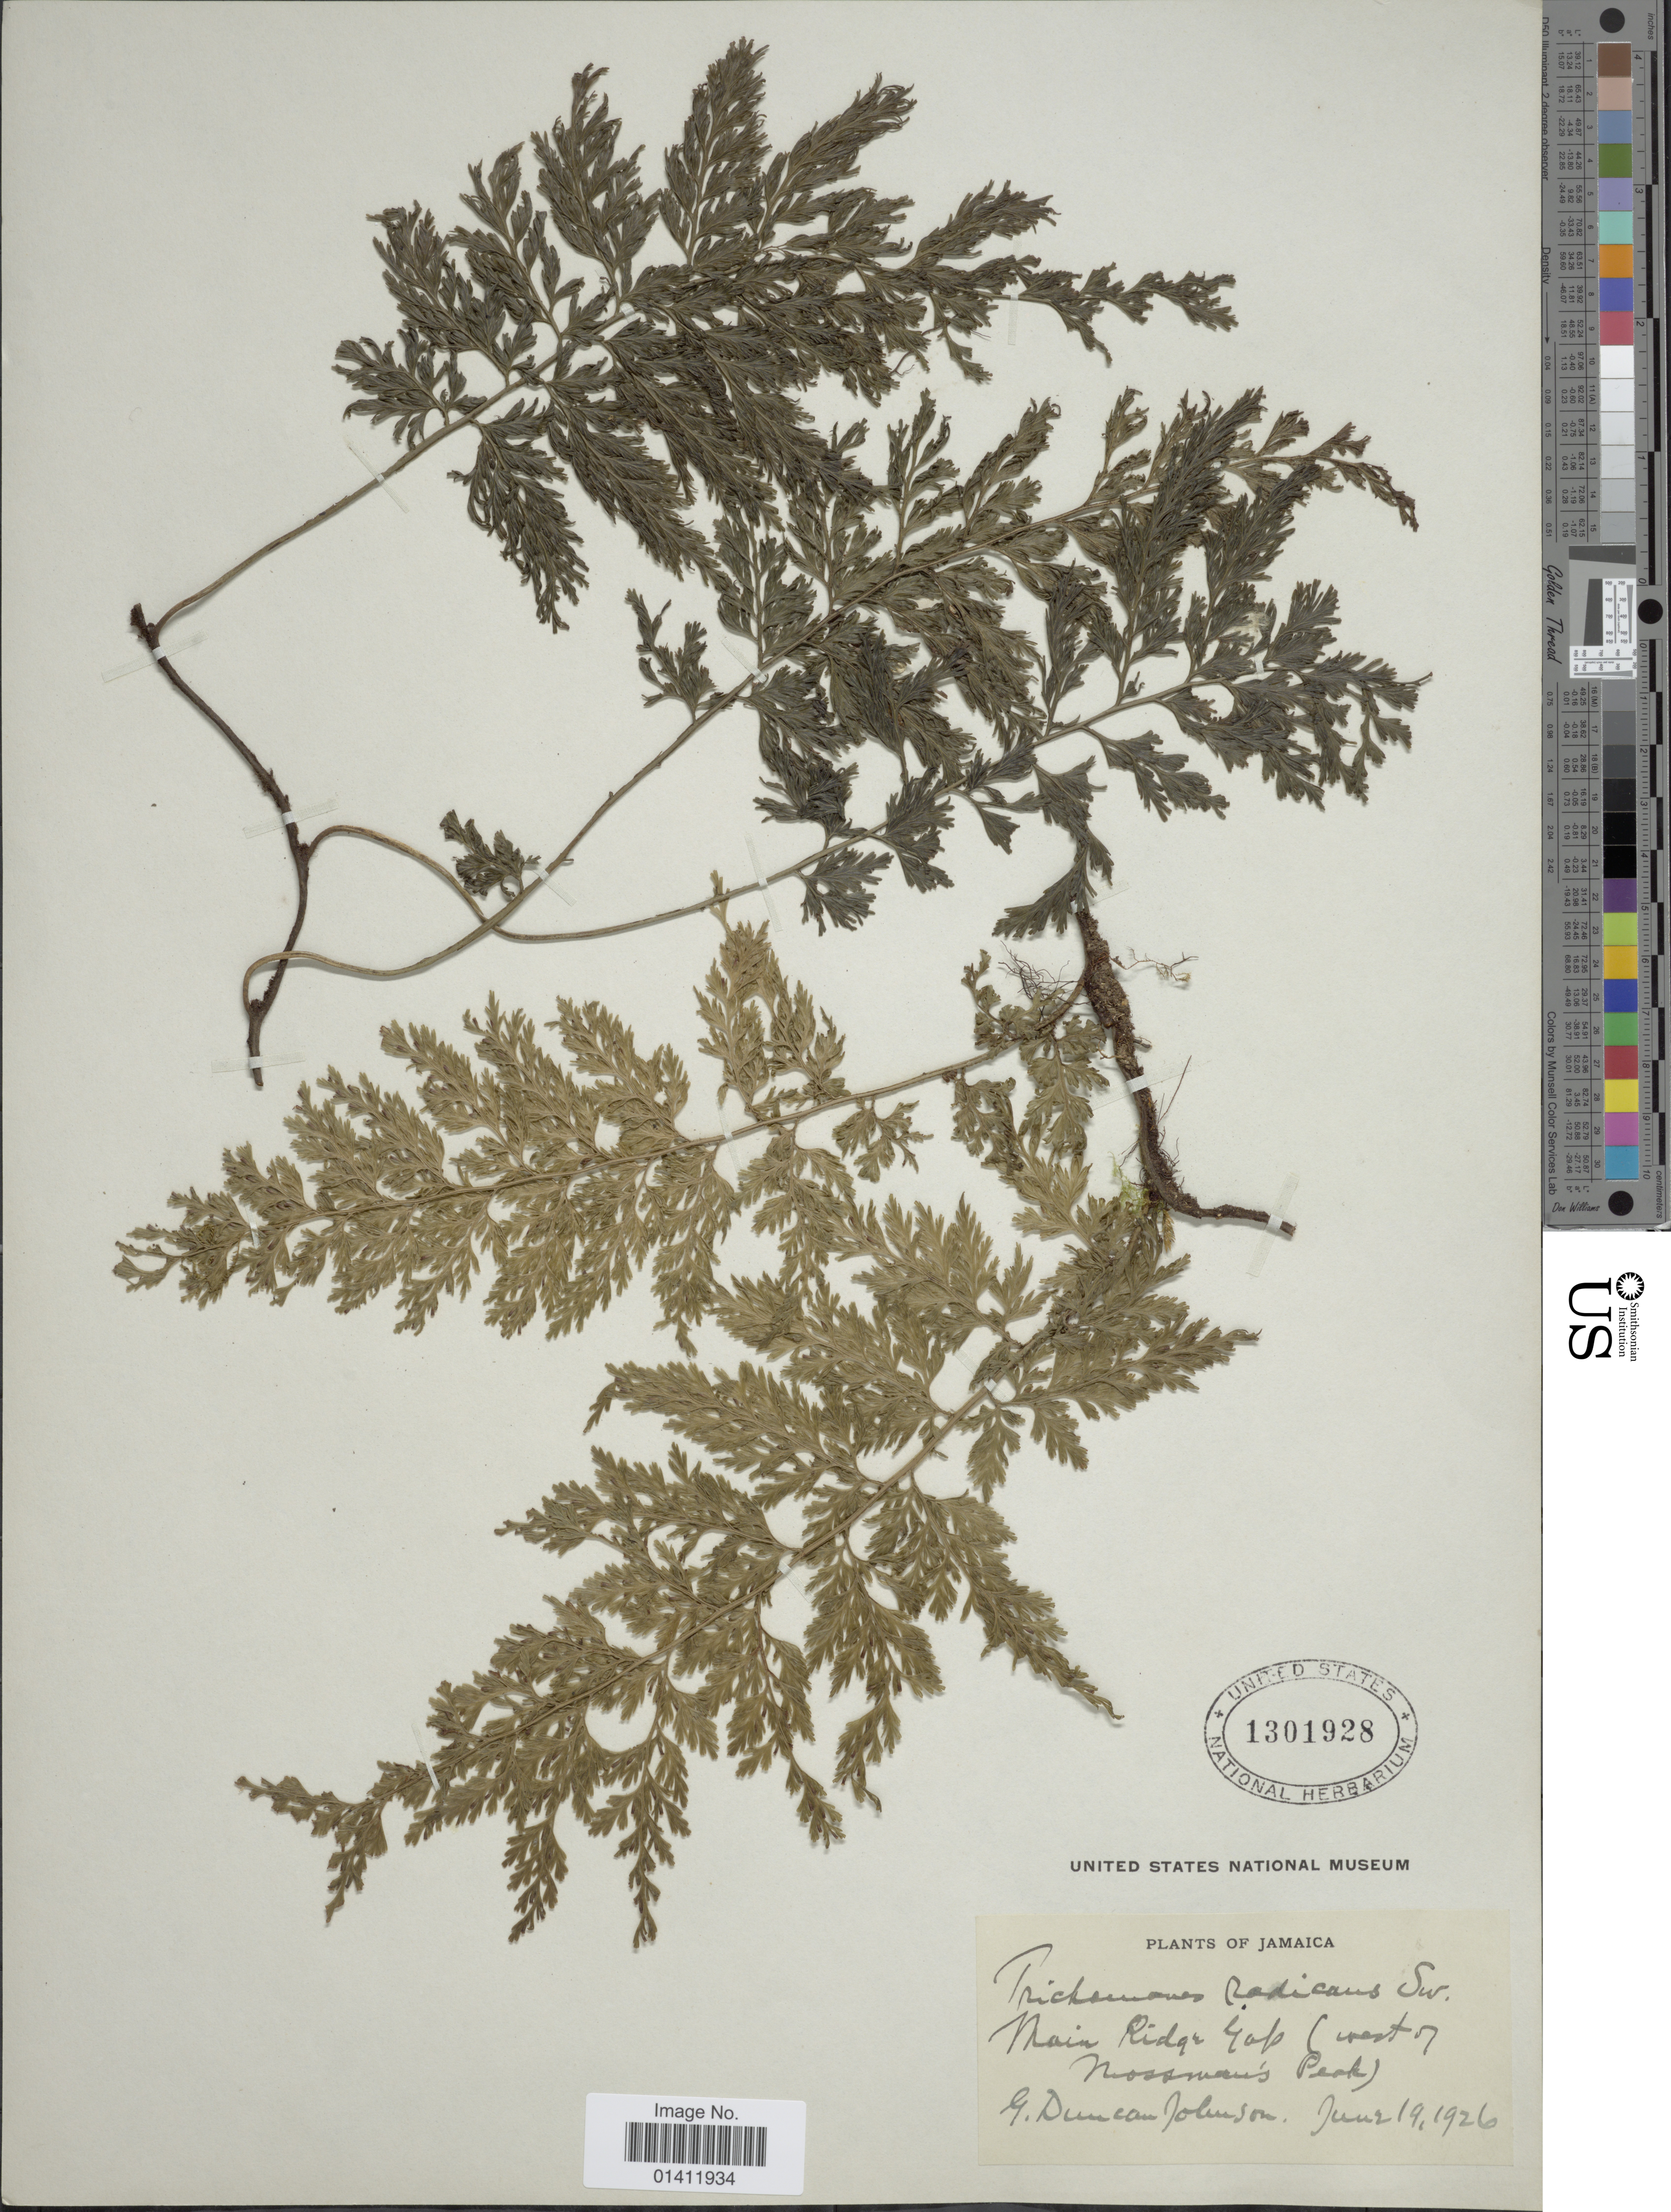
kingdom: Plantae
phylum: Tracheophyta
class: Polypodiopsida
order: Hymenophyllales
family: Hymenophyllaceae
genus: Vandenboschia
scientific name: Vandenboschia radicans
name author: (Sw.) Copel.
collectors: G. Johnson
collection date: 1926-06-19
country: Jamaica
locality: Main Ridge Gab (west of Mossman's Peak)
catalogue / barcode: US 1301928